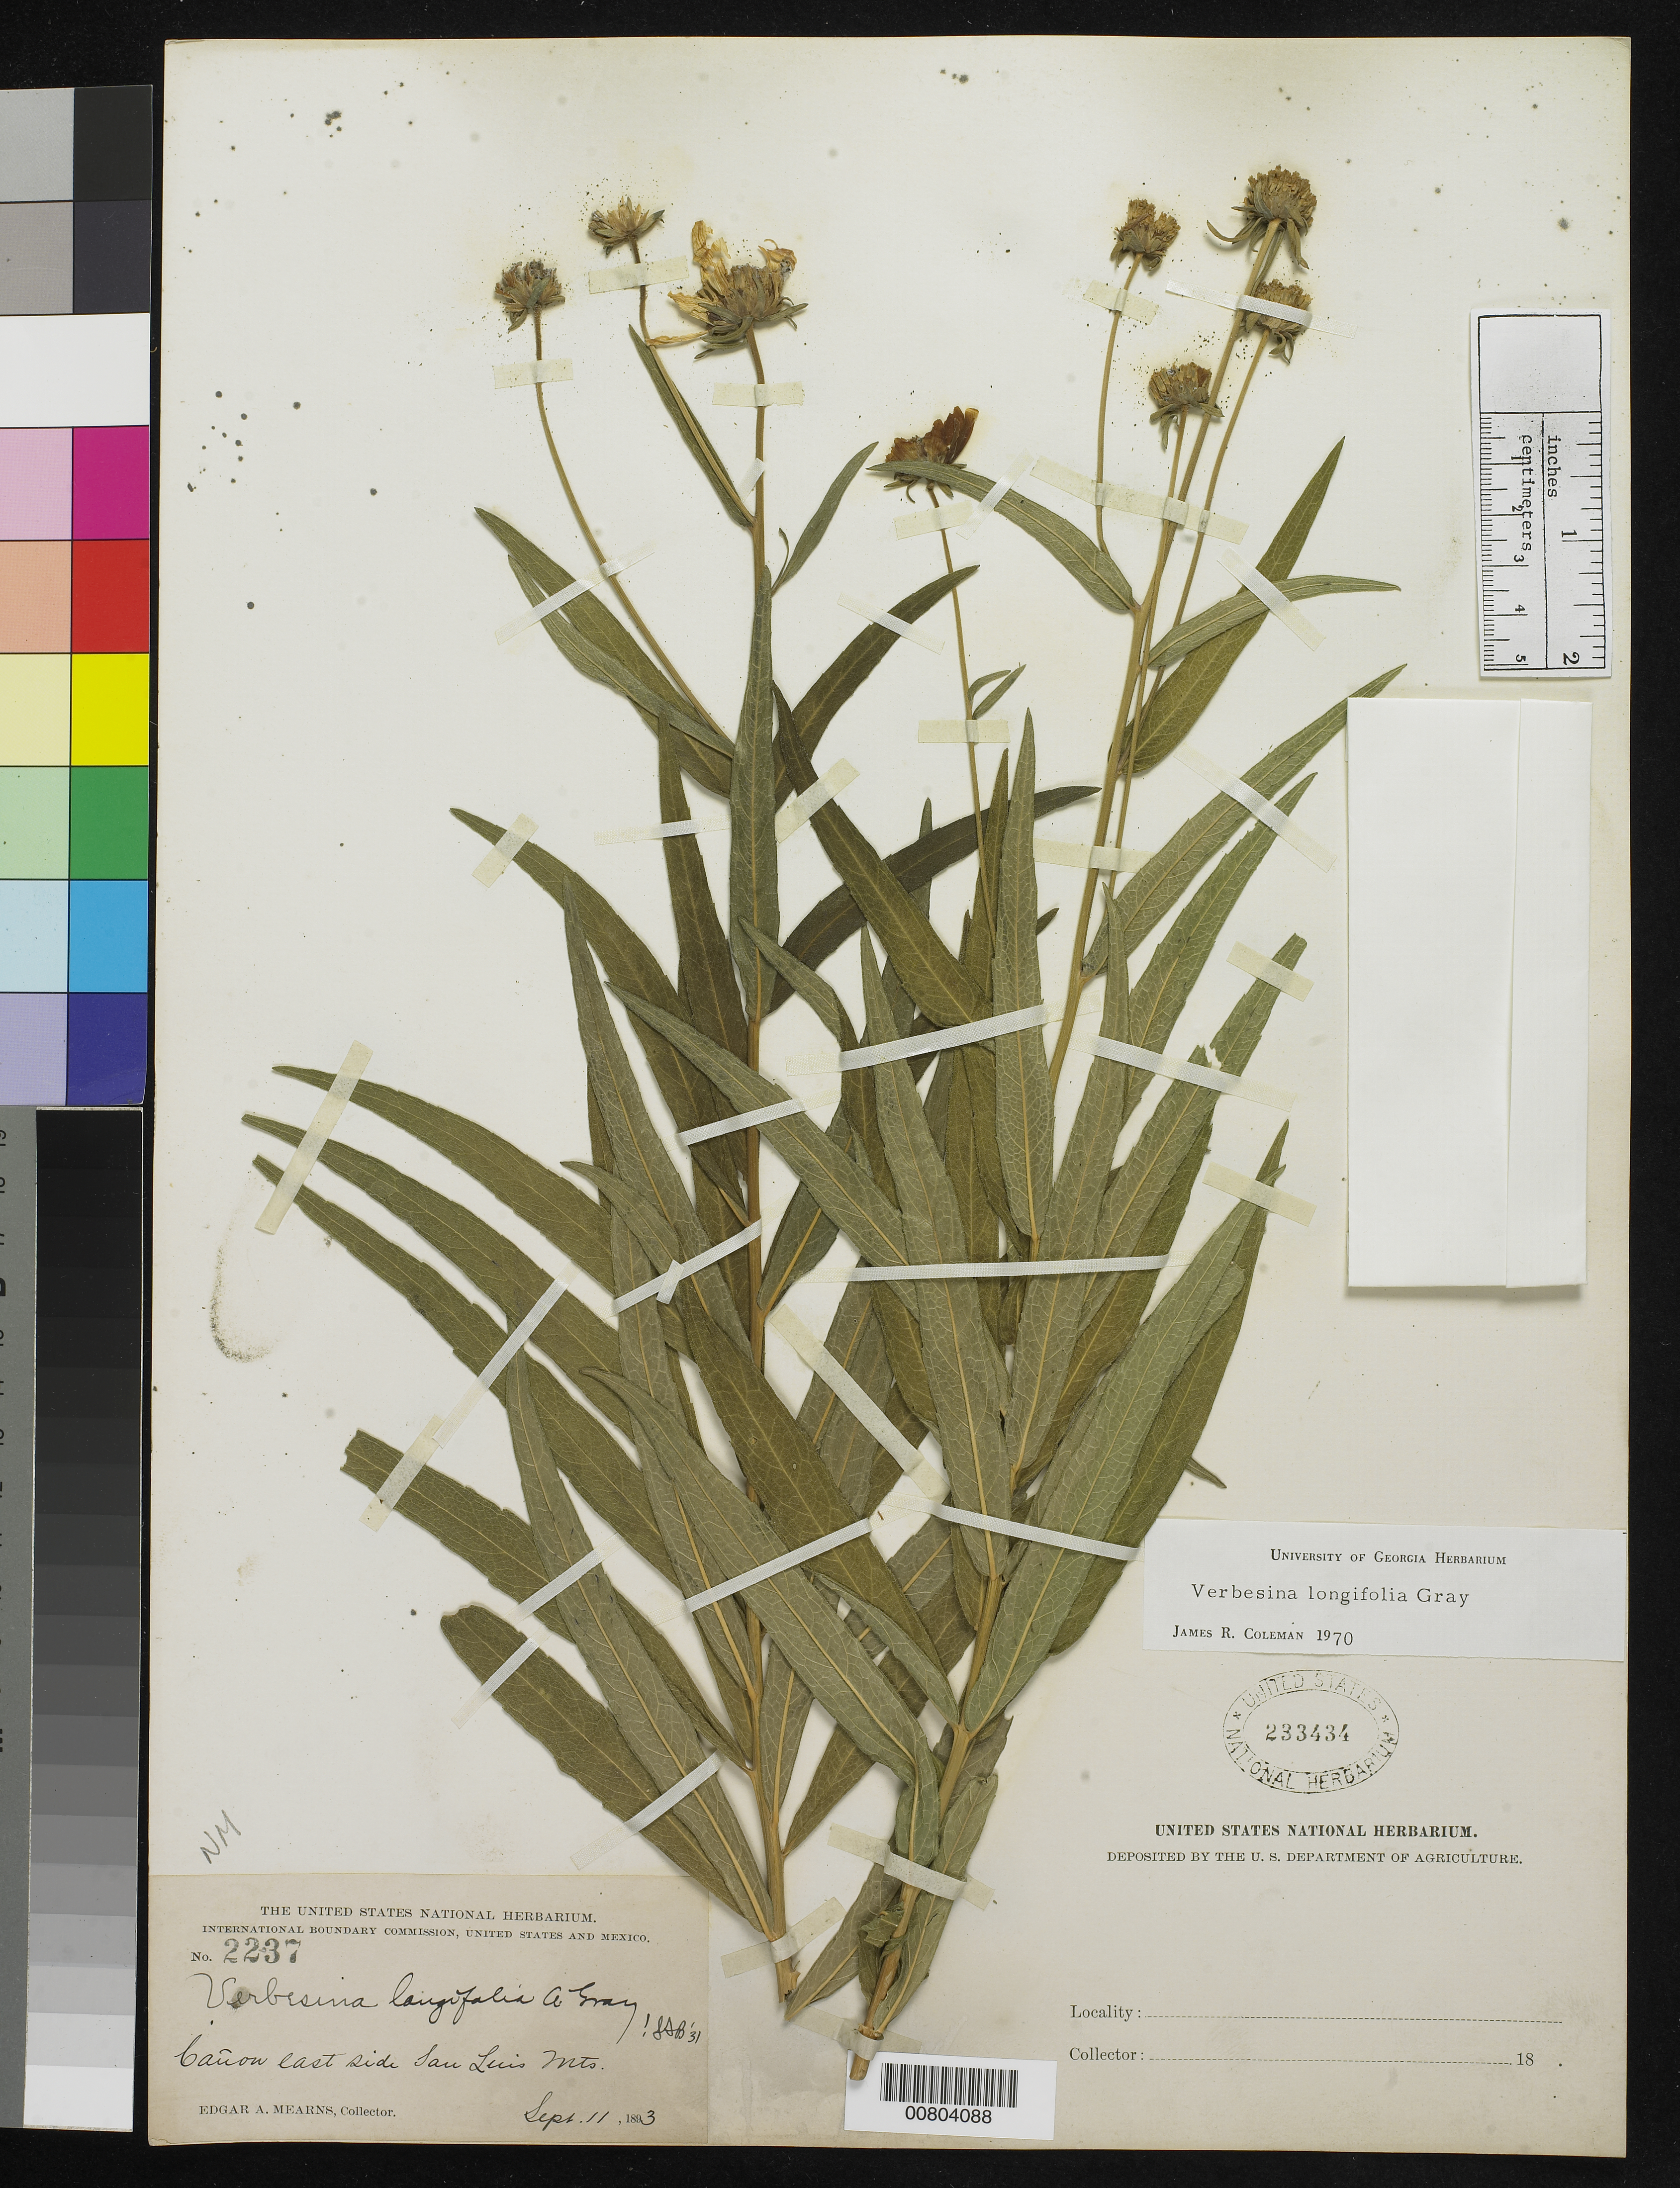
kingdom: Plantae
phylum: Tracheophyta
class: Magnoliopsida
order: Asterales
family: Asteraceae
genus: Verbesina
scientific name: Verbesina longifolia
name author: A. Gray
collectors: E. A. Mearns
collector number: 2237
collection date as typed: Nov 1893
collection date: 1893-11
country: United States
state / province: New Mexico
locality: Cañon east side San Luis Mts.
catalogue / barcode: US 233434